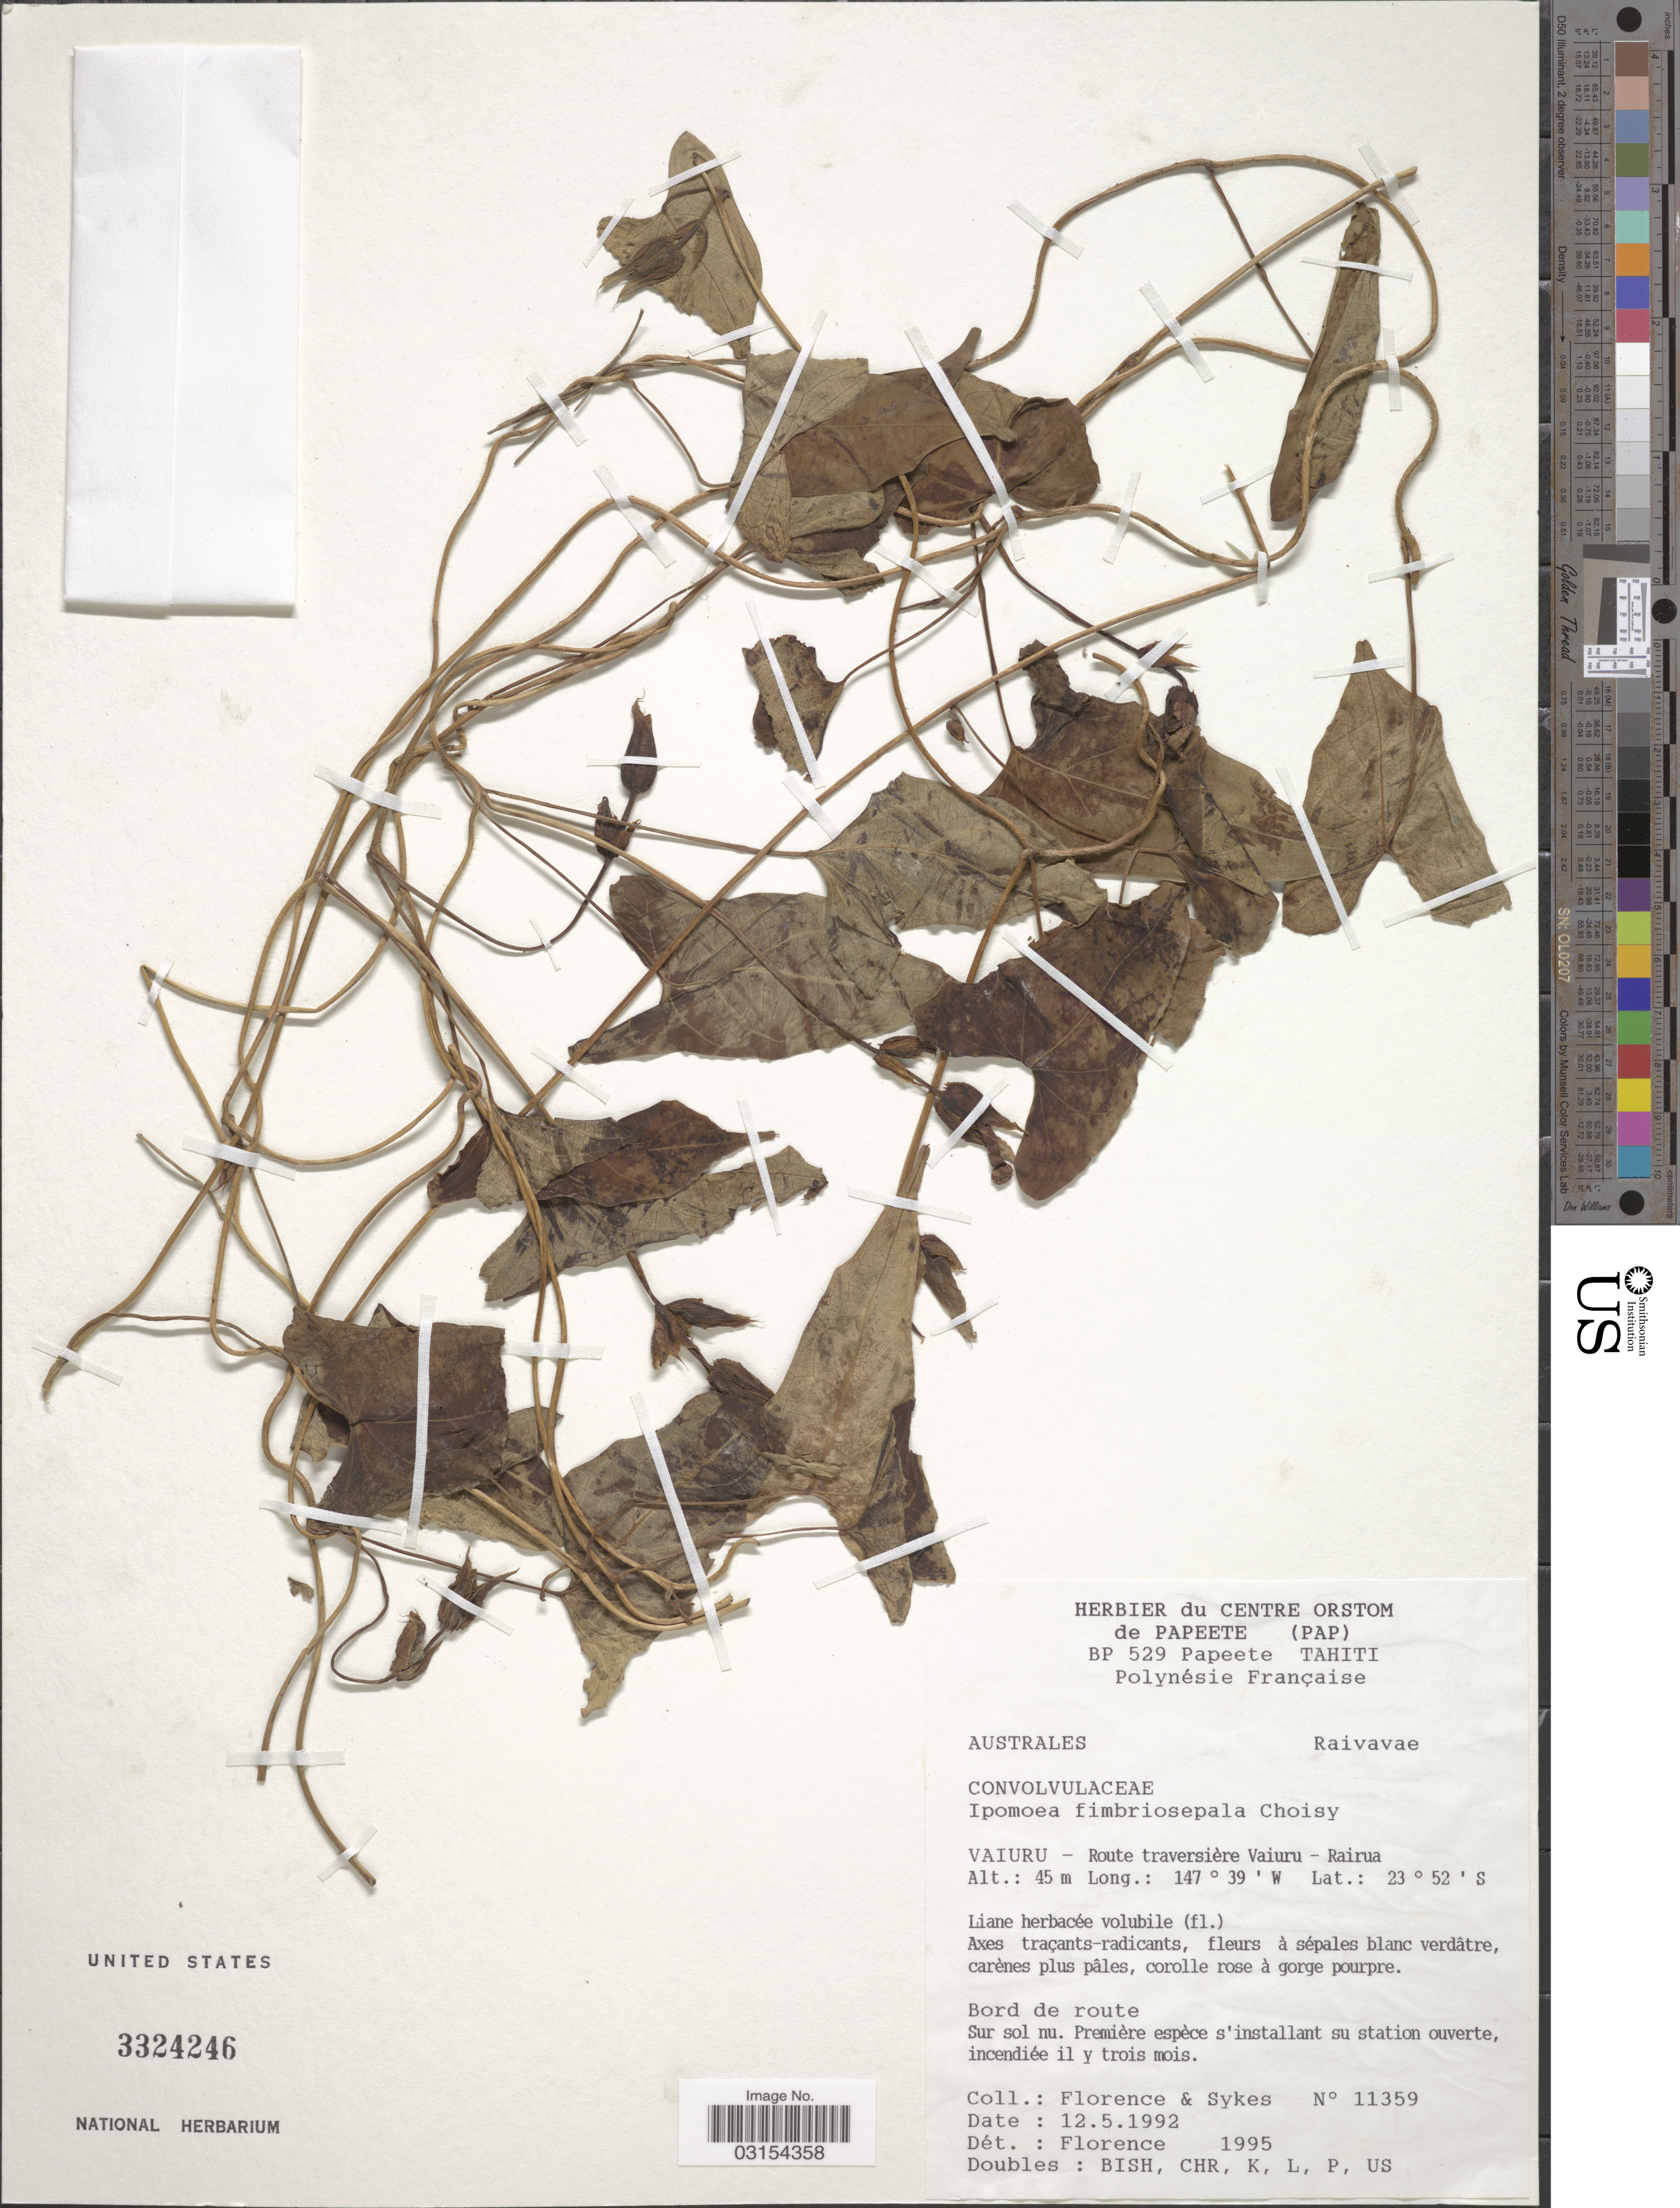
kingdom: Plantae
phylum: Tracheophyta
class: Magnoliopsida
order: Solanales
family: Convolvulaceae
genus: Ipomoea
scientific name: Ipomoea fimbriosepala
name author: Choisy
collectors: -. Florence & Sykes, --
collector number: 11359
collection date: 1992-05-12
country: French Polynesia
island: Raivavae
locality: Australes. Raivavae. Vaiuru - Route traversière Vaiuru - Rairua.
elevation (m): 45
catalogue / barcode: US 3324246